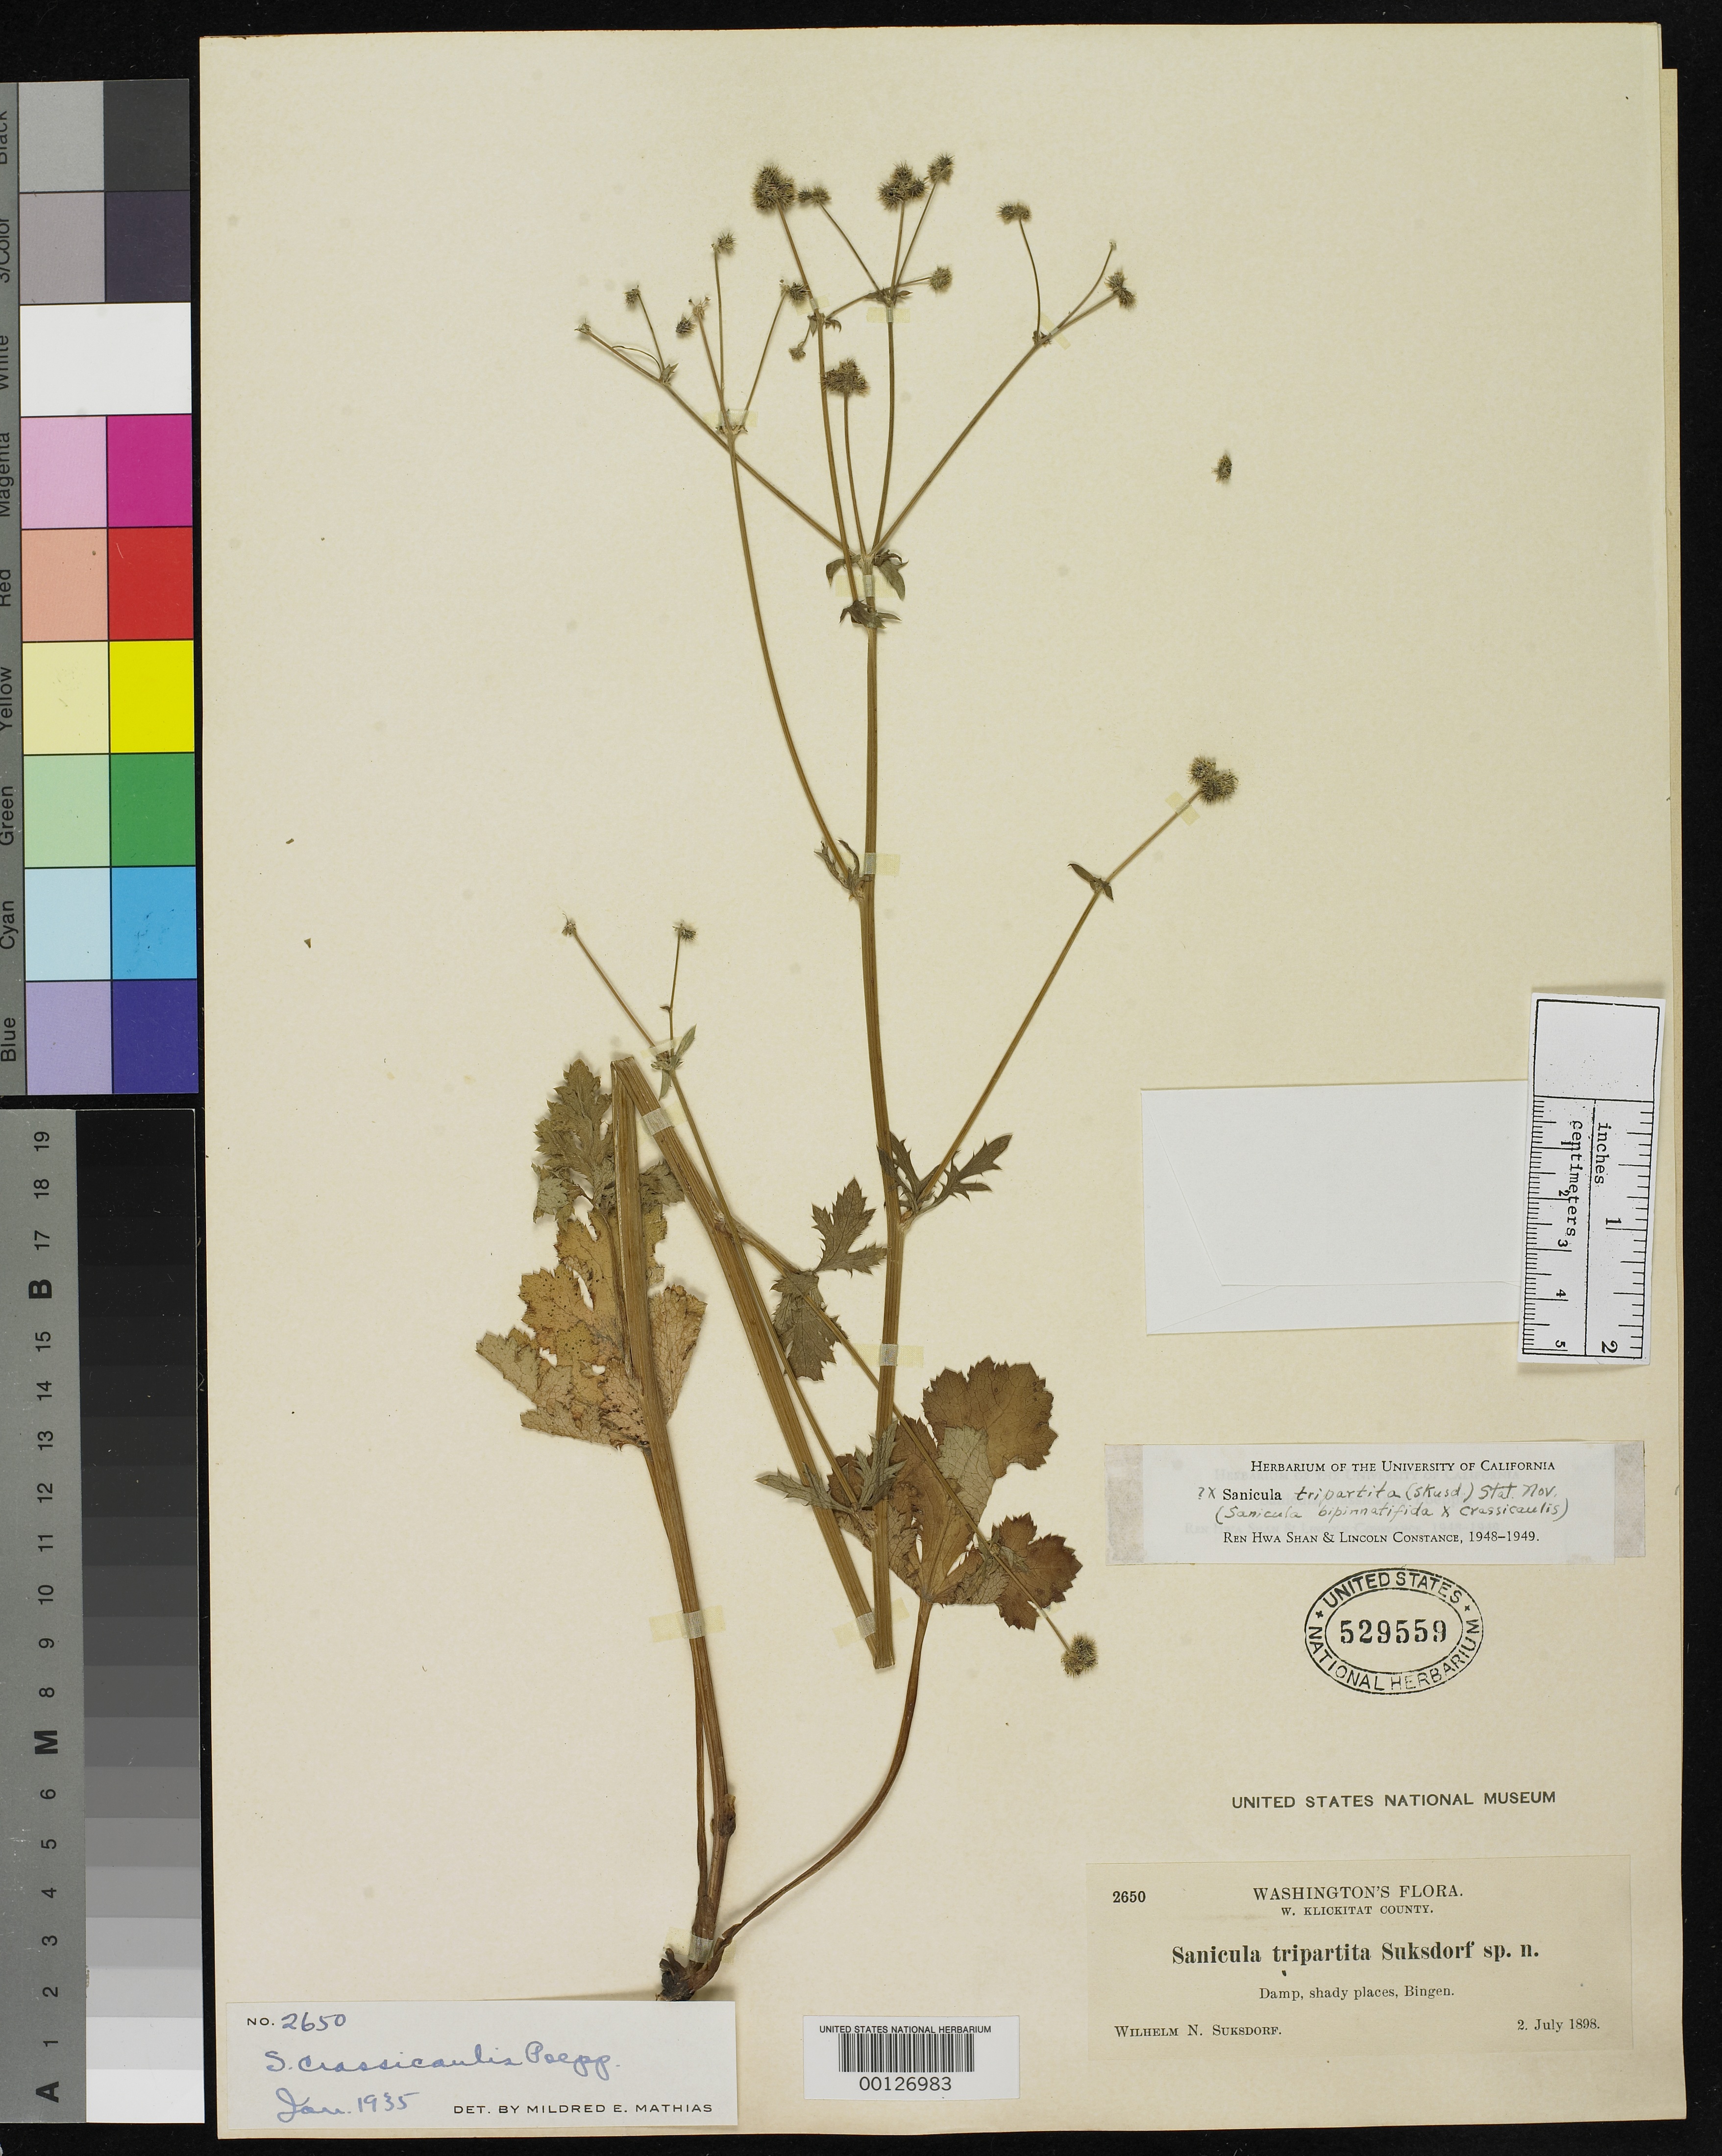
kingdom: Plantae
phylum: Tracheophyta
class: Magnoliopsida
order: Apiales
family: Apiaceae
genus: Sanicula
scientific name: Sanicula tripartita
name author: Suksd.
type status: Isotype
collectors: W. N. Suksdorf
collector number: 2650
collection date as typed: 02 Jul 1898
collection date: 1898-07-02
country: United States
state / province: Washington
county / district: Klickitat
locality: Near Bingen.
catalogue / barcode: US 529559